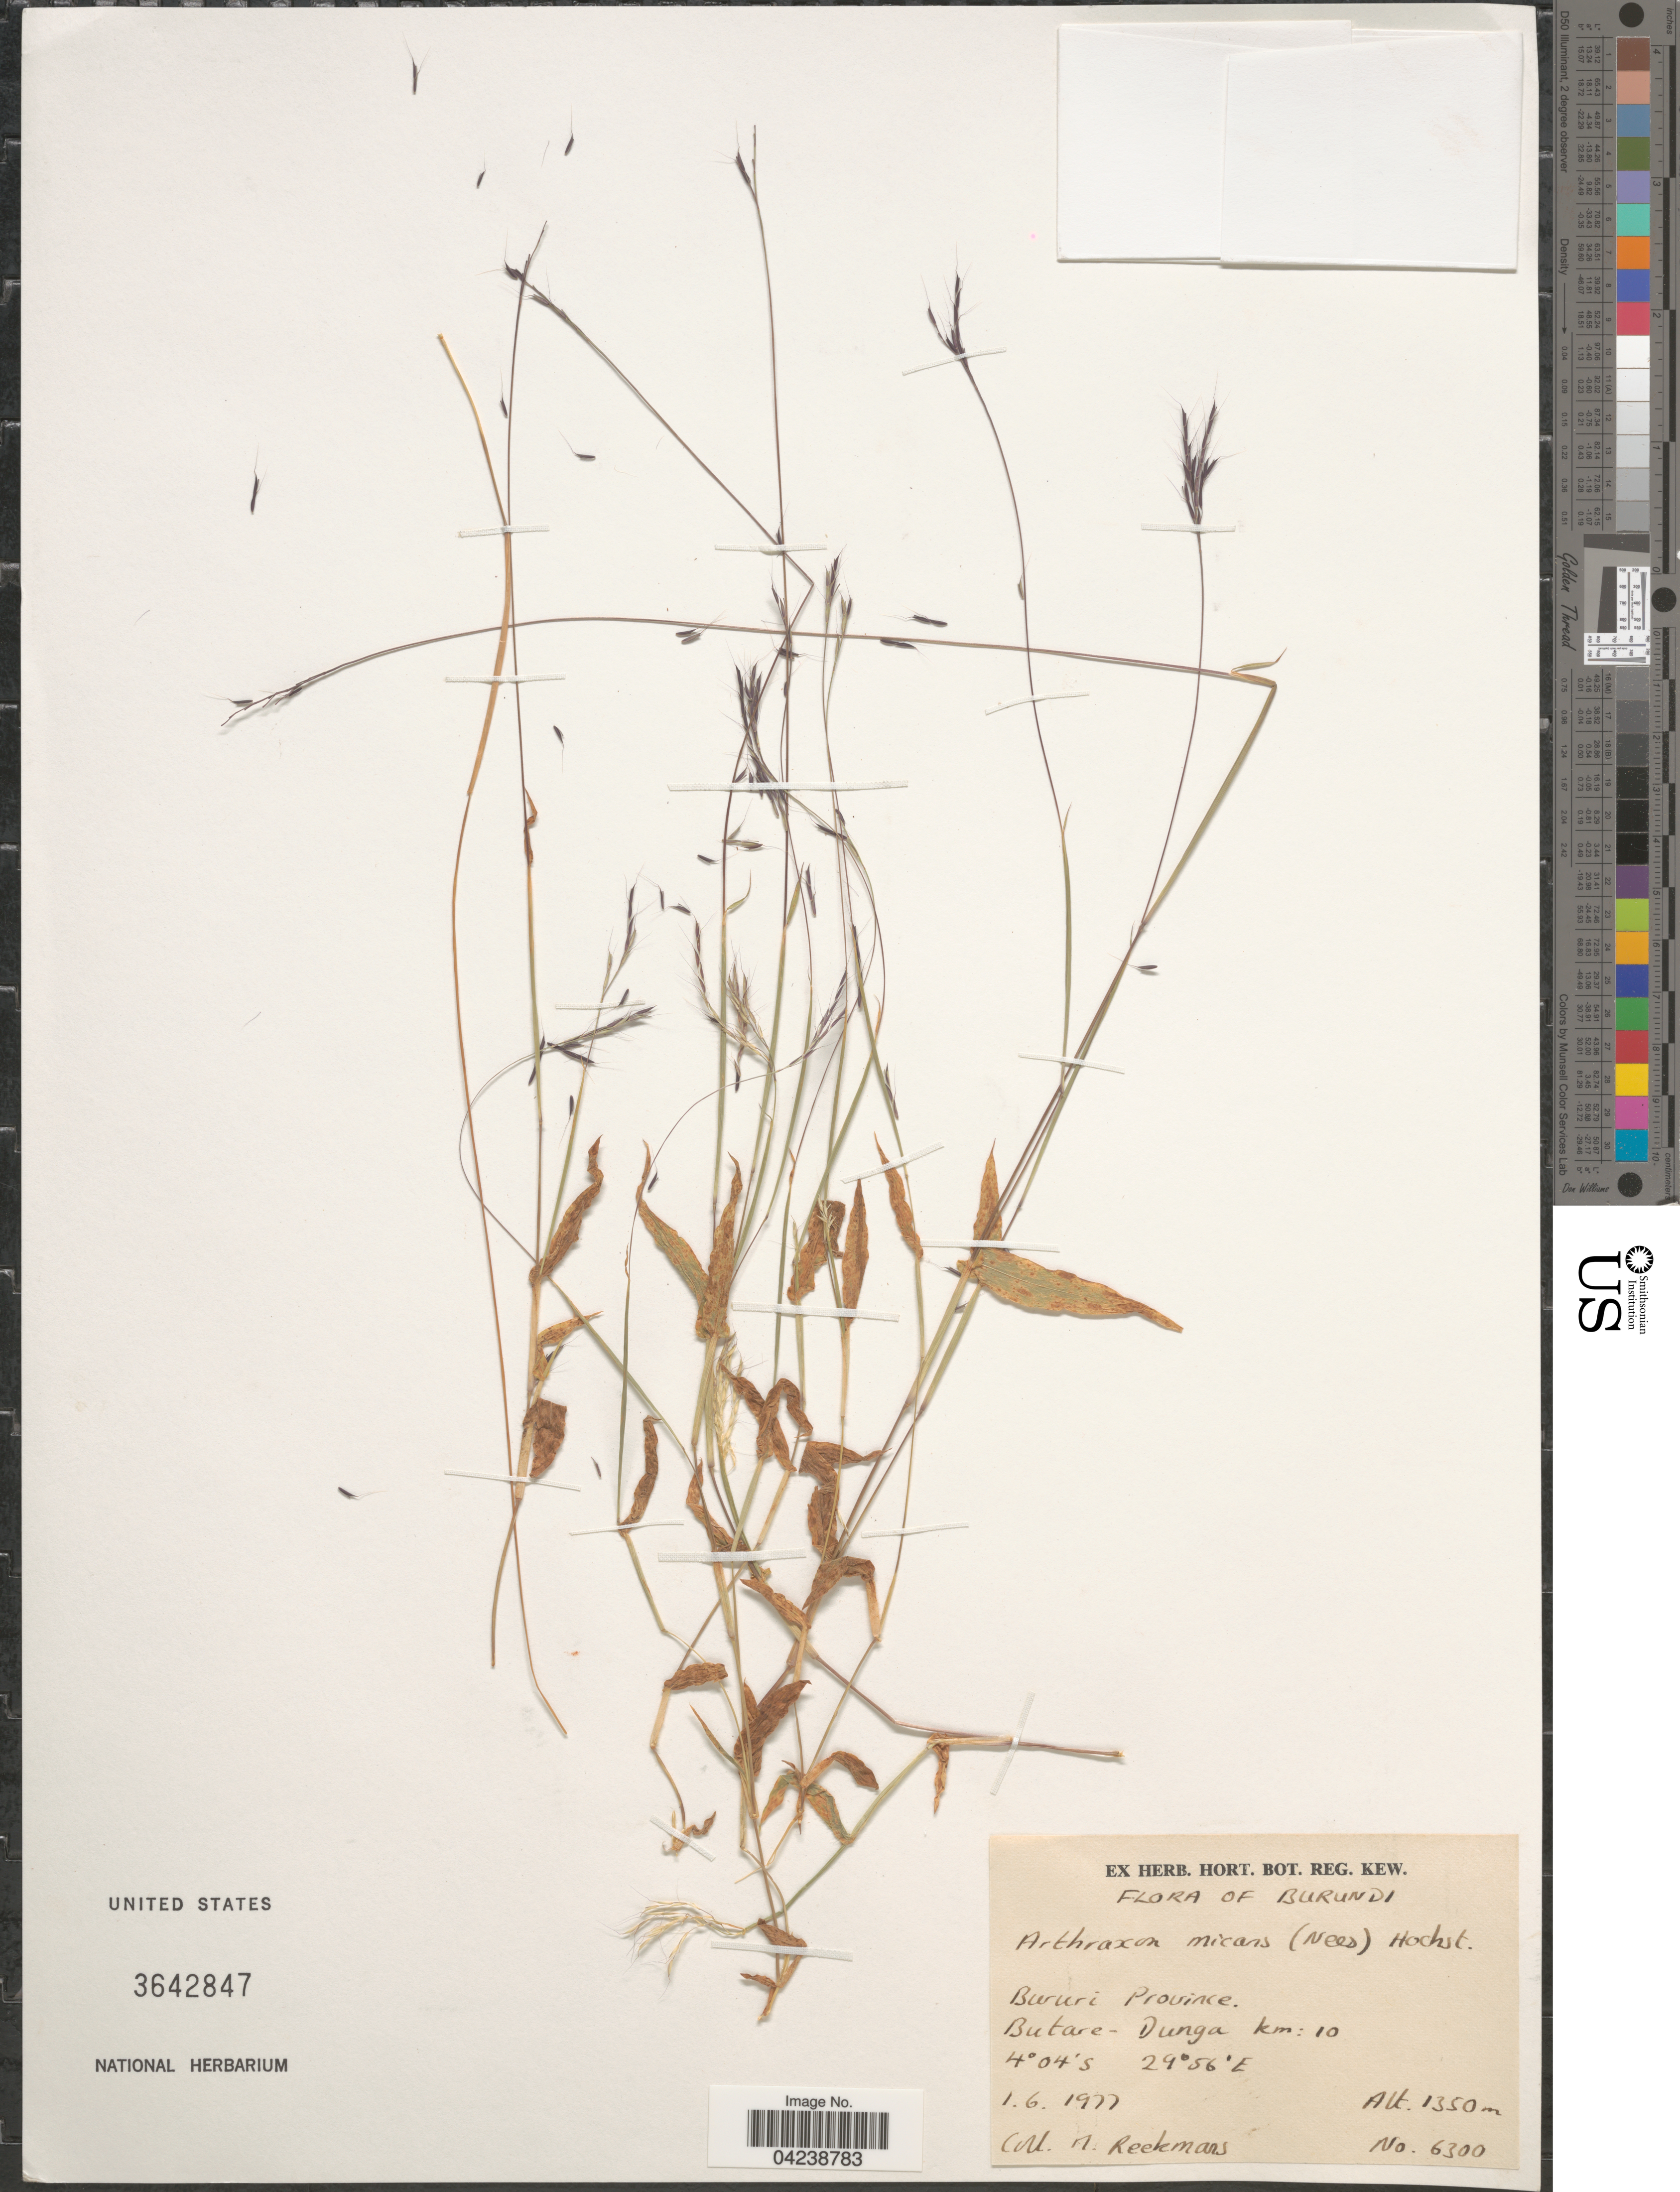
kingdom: Plantae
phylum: Tracheophyta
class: Liliopsida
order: Poales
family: Poaceae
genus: Arthraxon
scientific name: Arthraxon hispidus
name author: (Thunb.) Makino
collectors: M. Reekmans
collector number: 6300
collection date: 1977-06-01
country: Burundi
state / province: Bururi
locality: Butare - Dunga km: 10.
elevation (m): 1350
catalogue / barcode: US 3642847